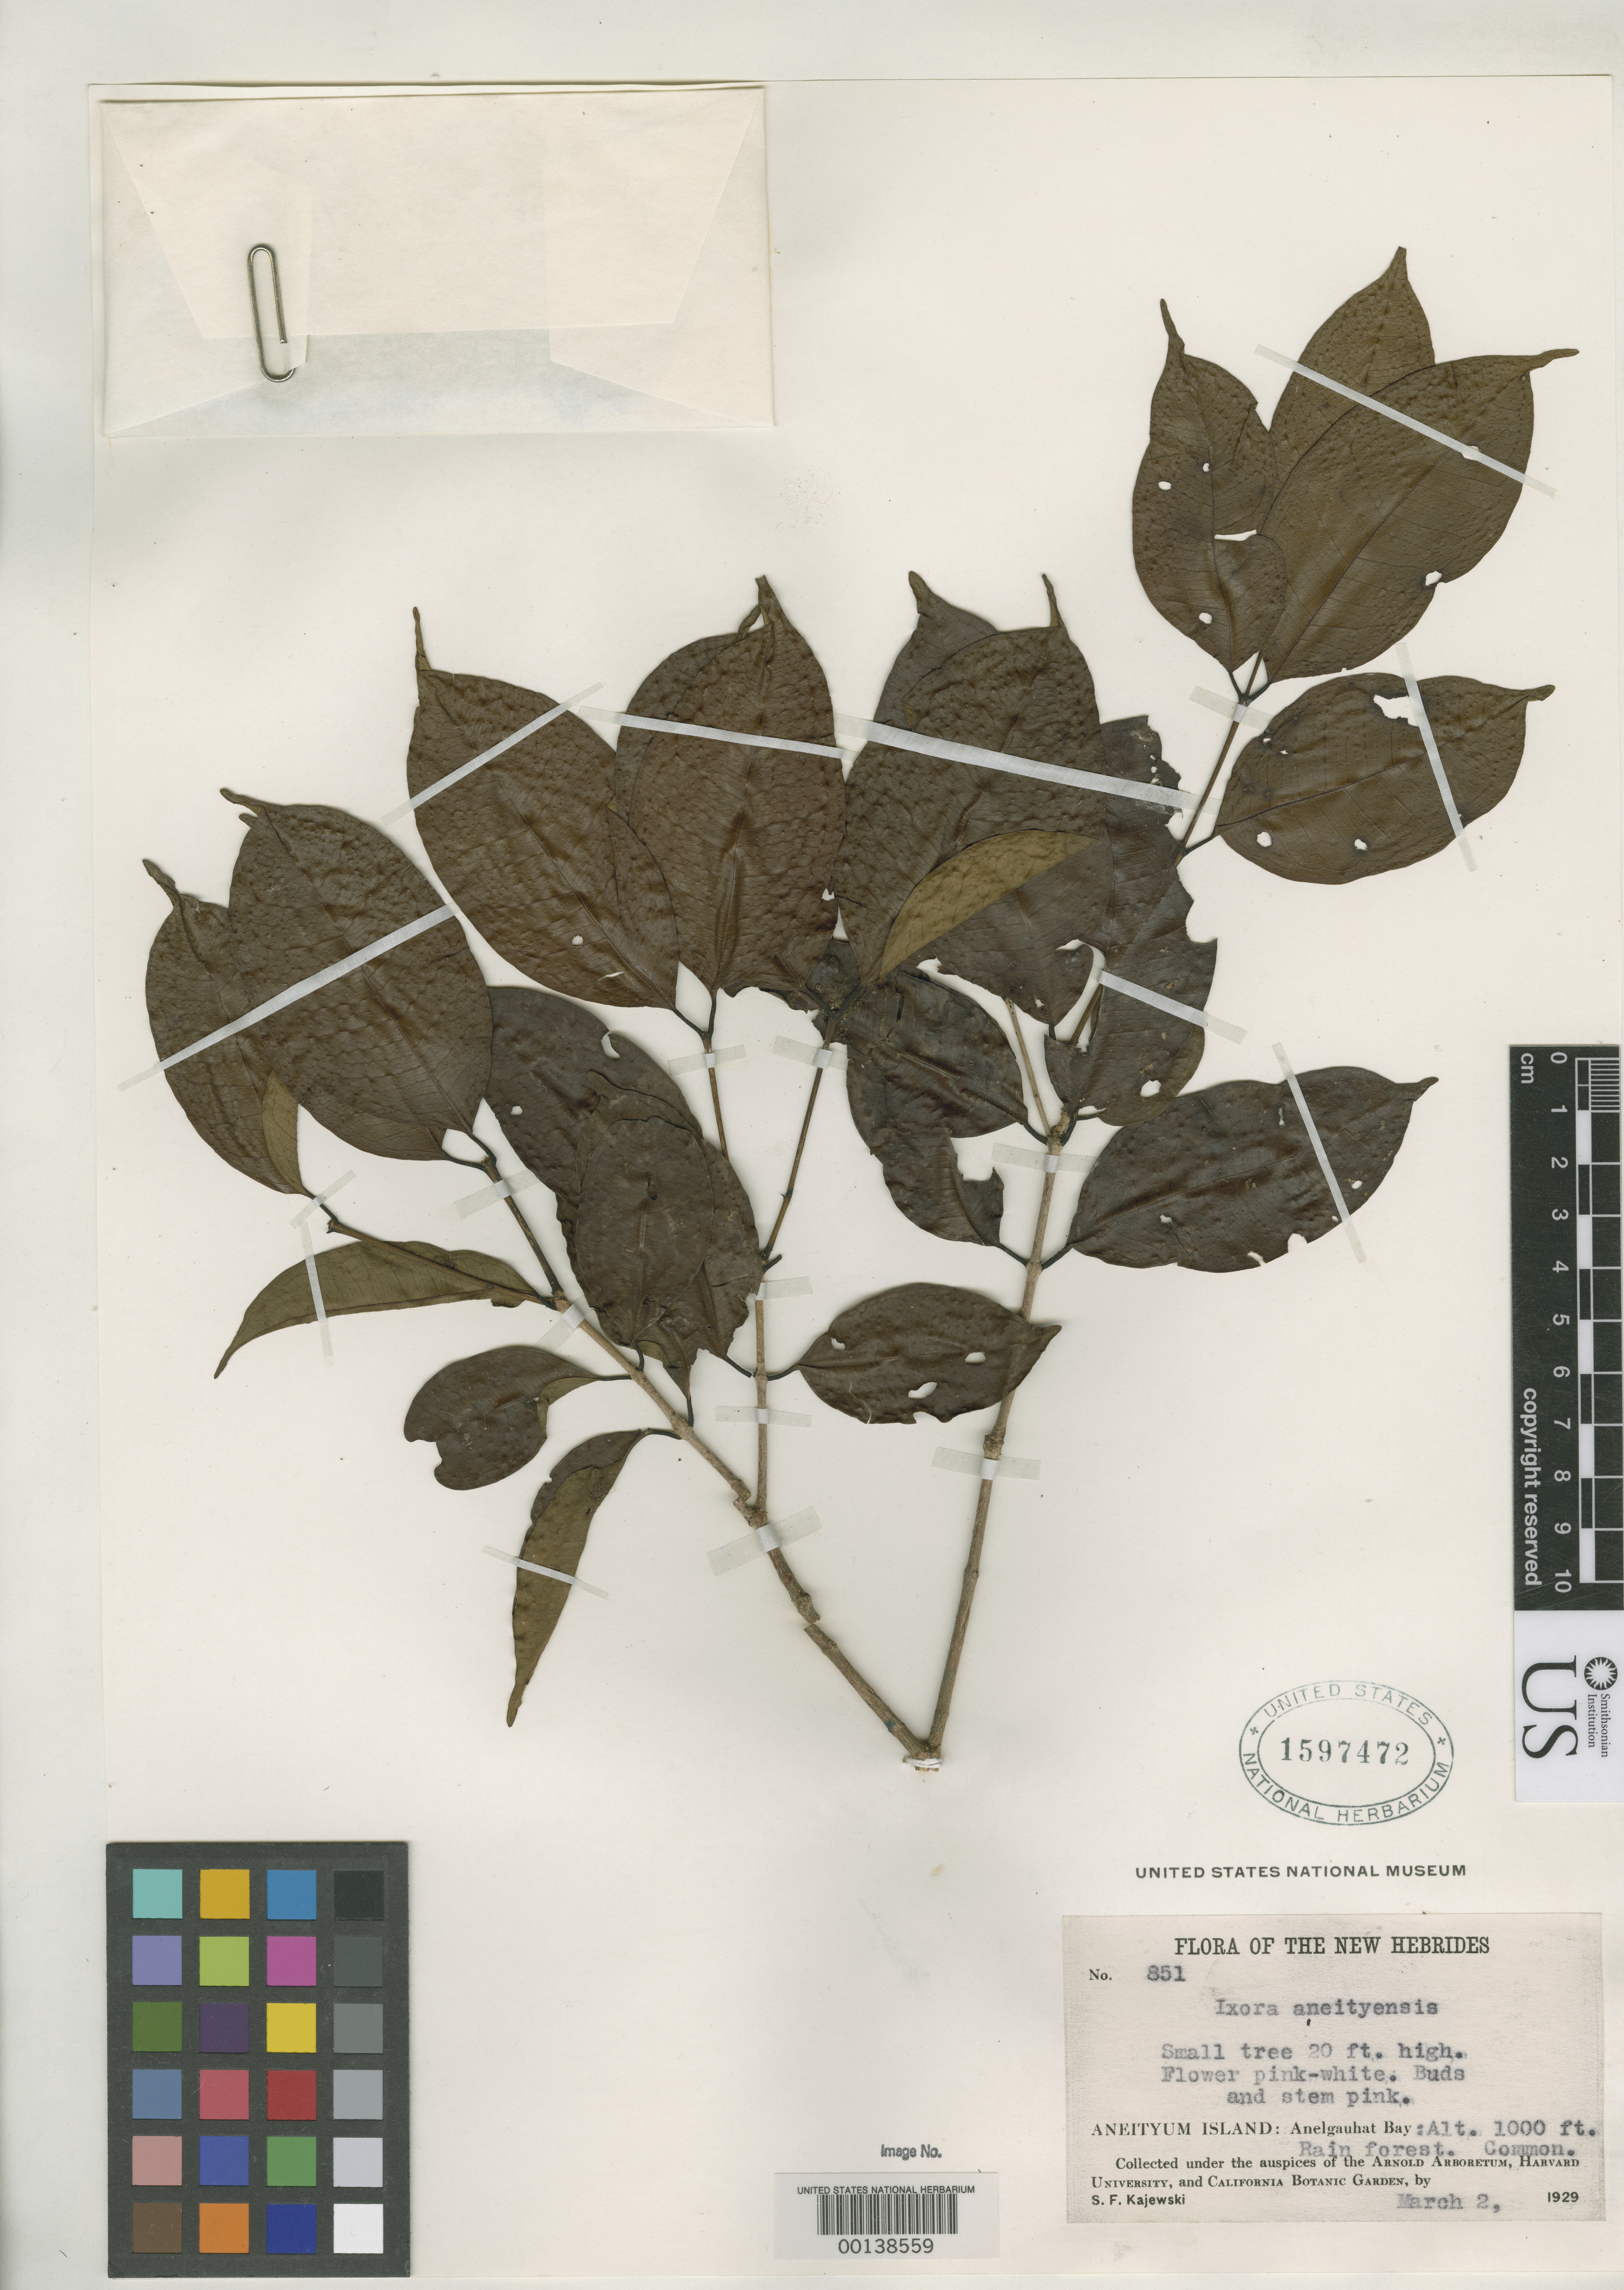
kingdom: Plantae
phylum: Tracheophyta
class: Magnoliopsida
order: Gentianales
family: Rubiaceae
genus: Ixora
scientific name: Ixora aneityensis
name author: Guillaumin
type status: Isotype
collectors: S. Kajewski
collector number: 851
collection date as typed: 02 Mar 1929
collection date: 1929-03-02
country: Vanuatu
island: Anatom [Aneityum]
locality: Anelgauhat Bay.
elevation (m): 305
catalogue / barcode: US 1597472